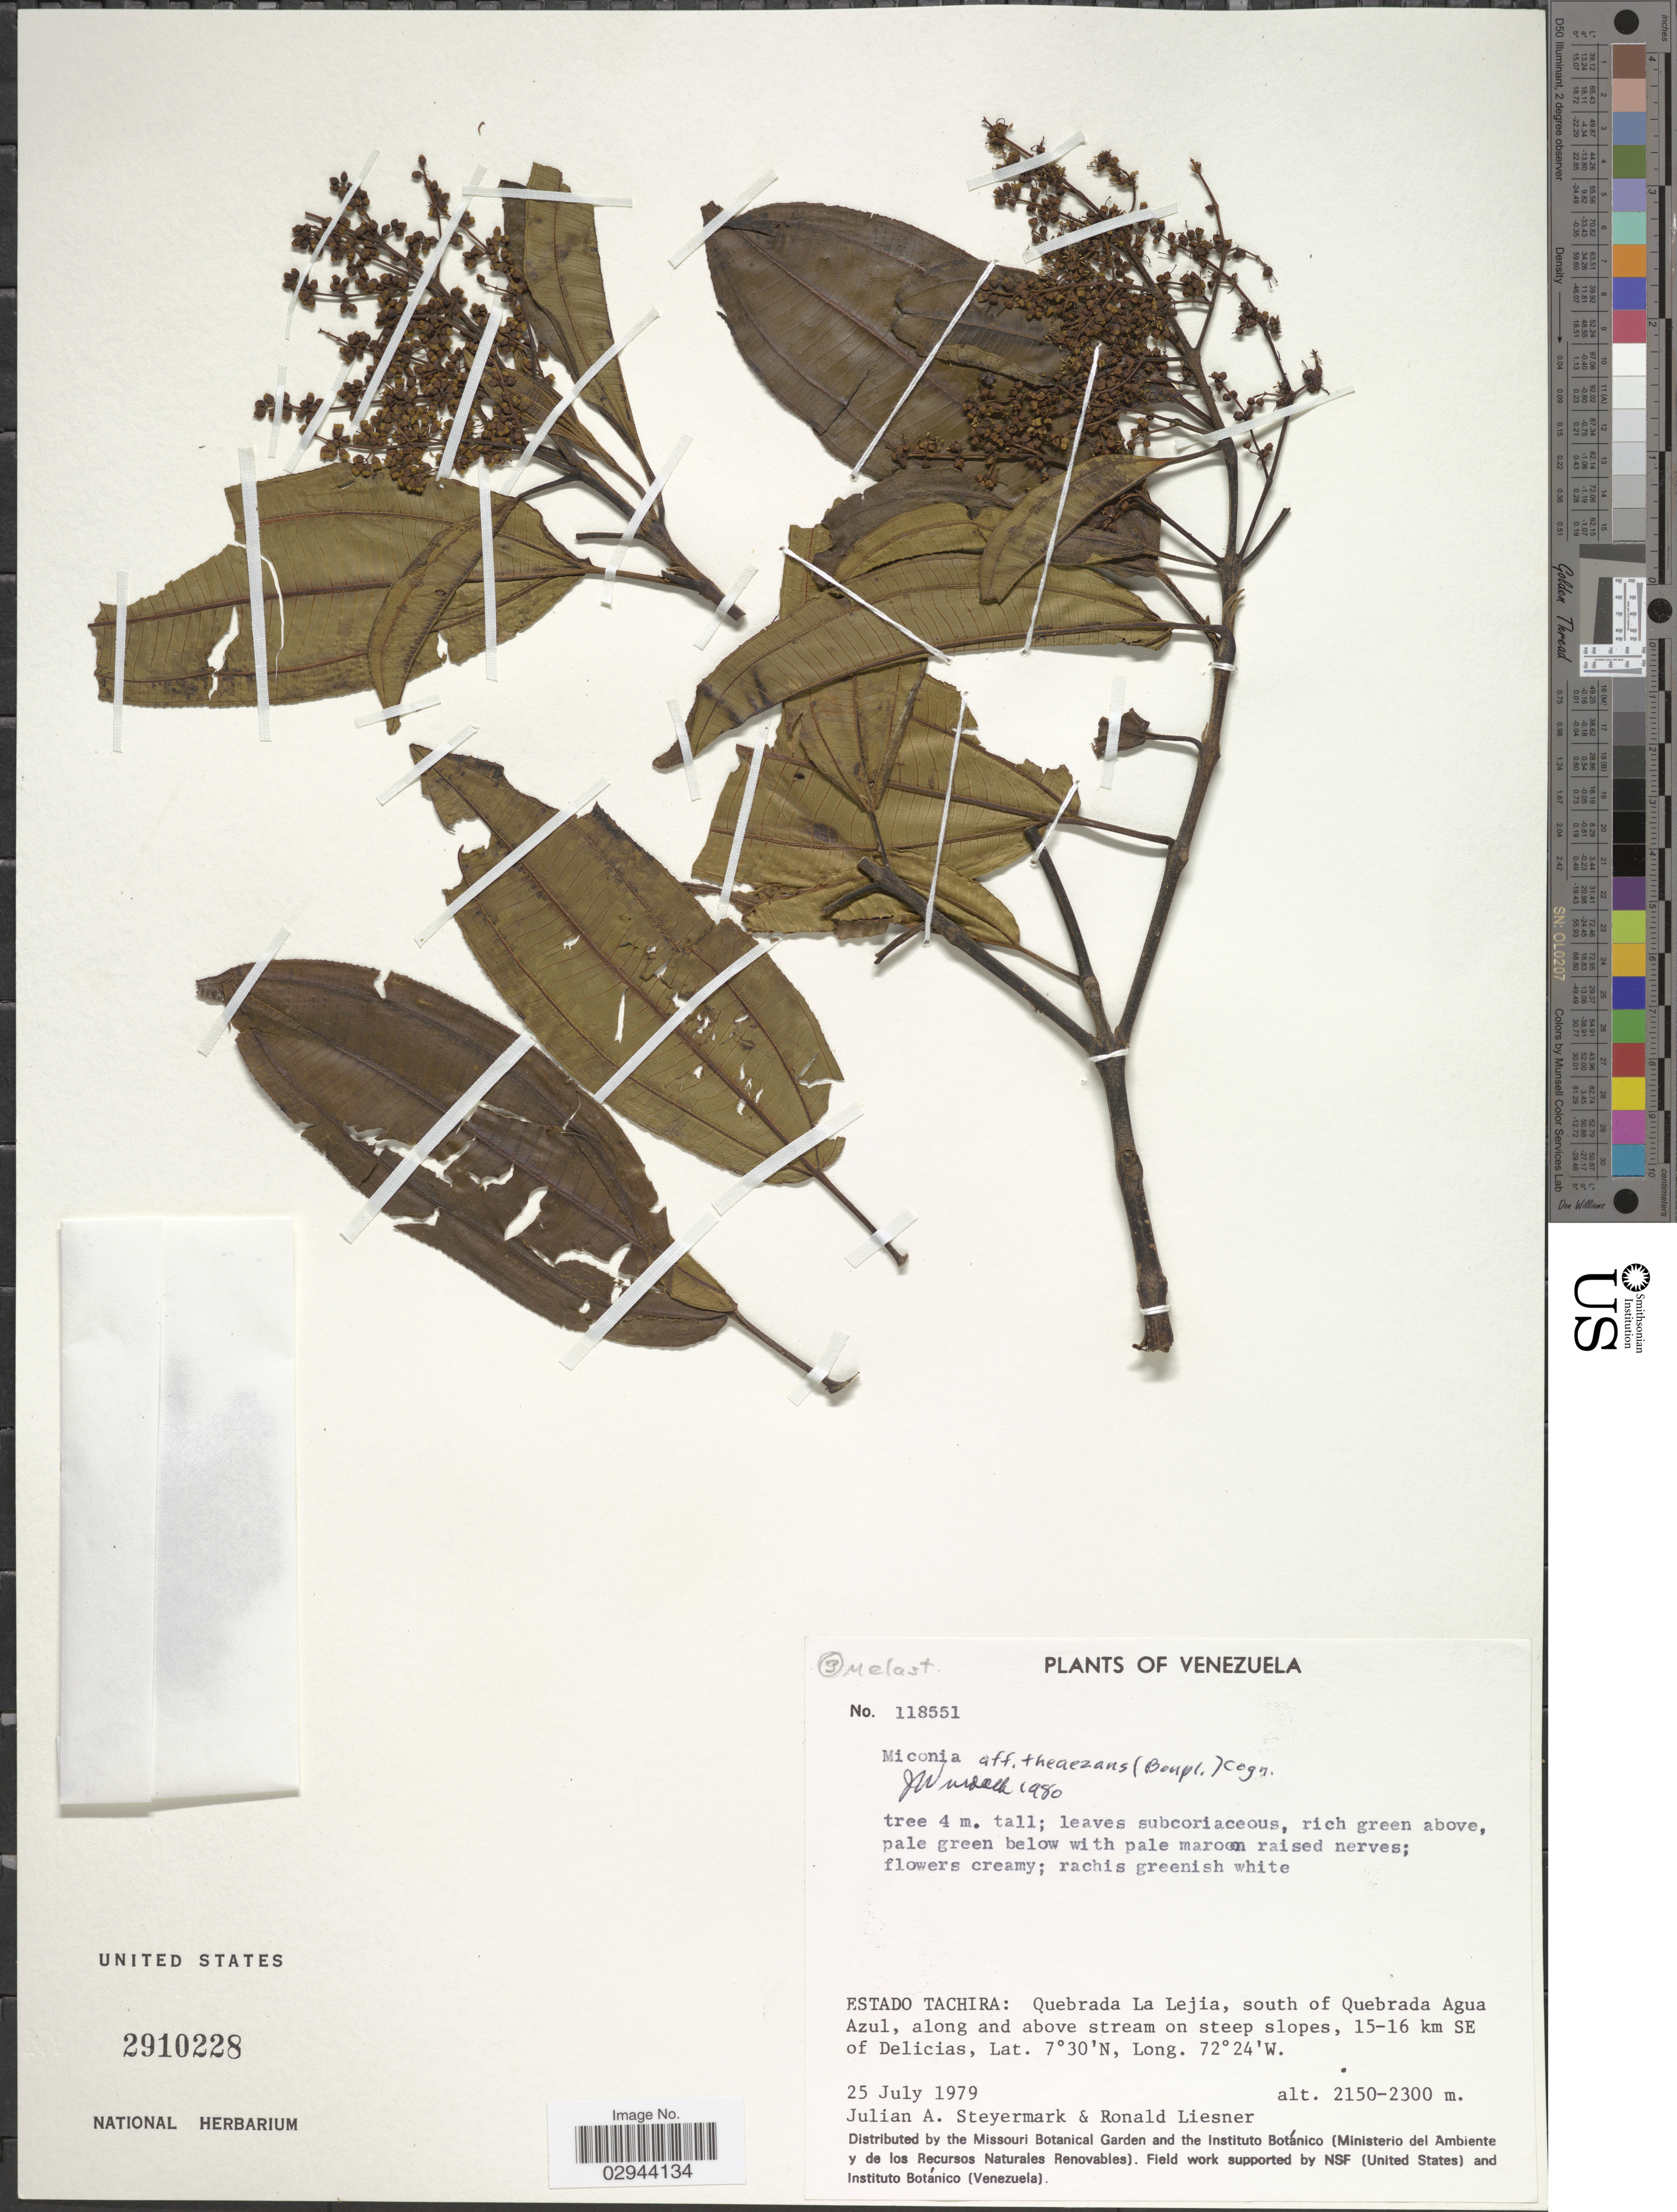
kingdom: Plantae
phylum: Tracheophyta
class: Magnoliopsida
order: Myrtales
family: Melastomataceae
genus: Miconia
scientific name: Miconia theizans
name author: (Bonpl.) Cogn.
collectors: J. Steyermark & R. L. Liesner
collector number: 118551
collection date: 1979-07-25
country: Venezuela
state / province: Tachira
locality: Quebrada La Lejia, south o Quebrada Agua Azul, along and above stream on steep slopes, 15-16 km SE of Delicias.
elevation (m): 2150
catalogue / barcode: US 2910228